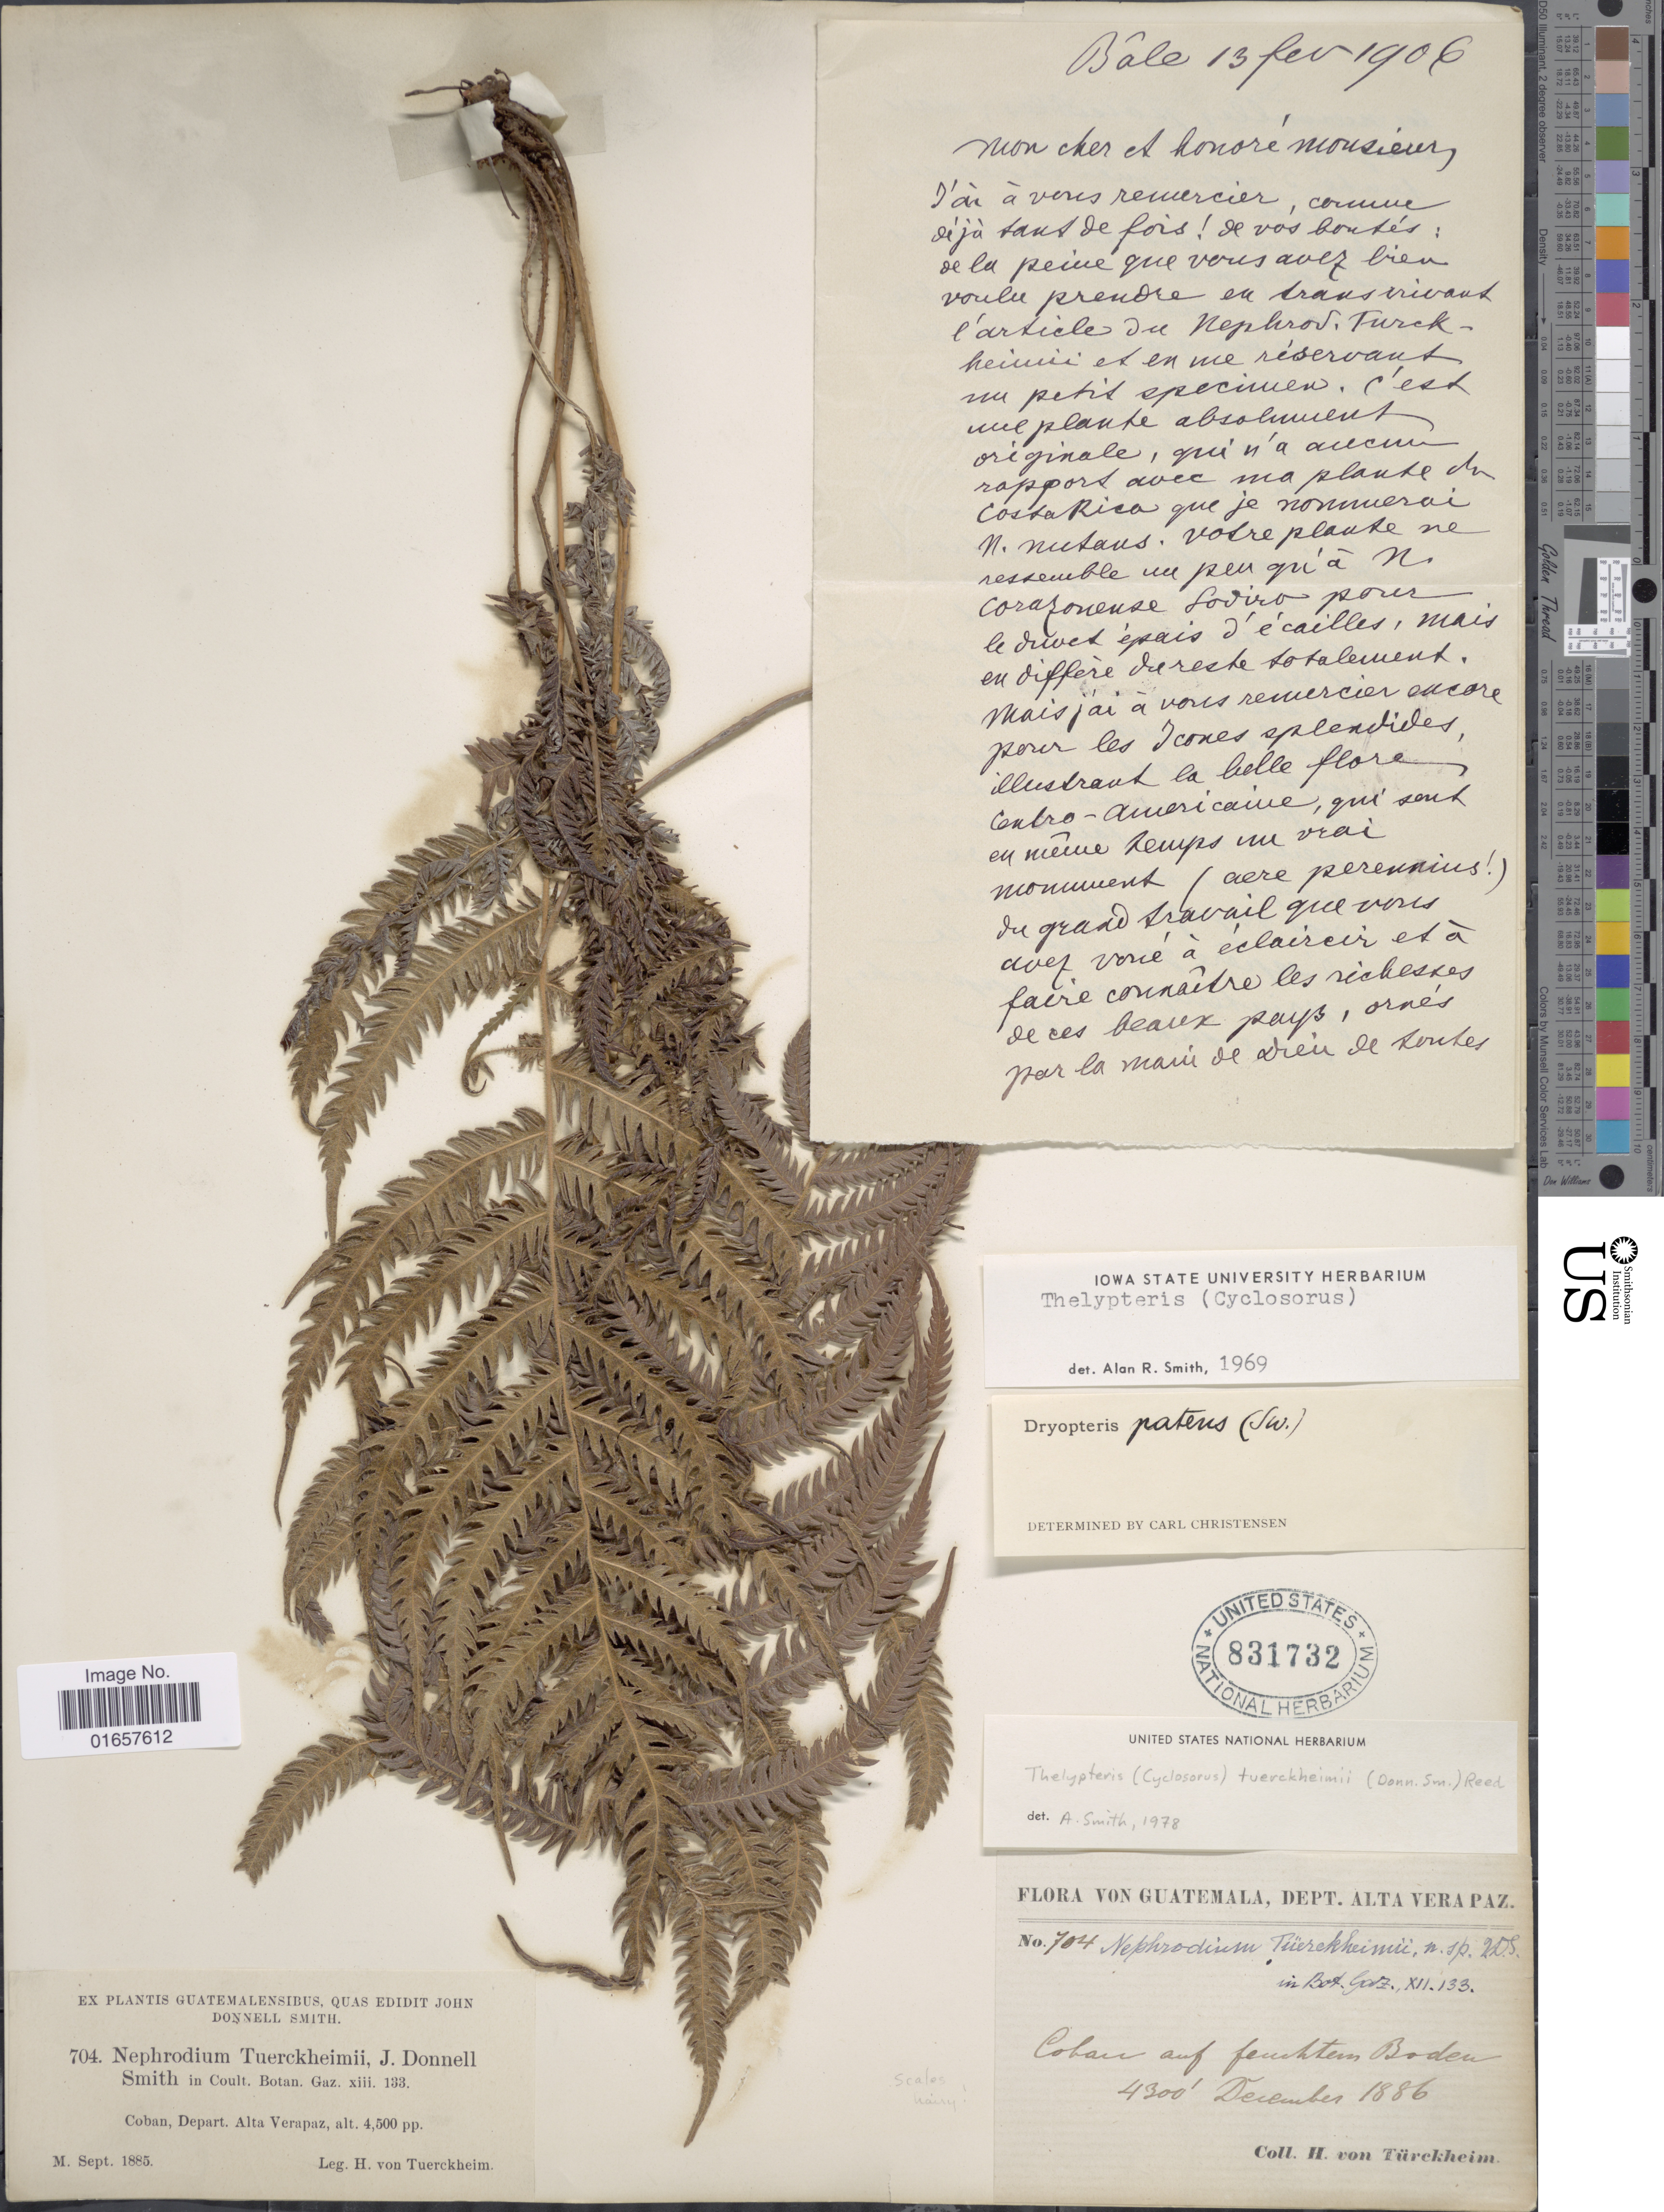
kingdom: Plantae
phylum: Tracheophyta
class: Polypodiopsida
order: Polypodiales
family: Thelypteridaceae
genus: Christella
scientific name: Christella tuerckheimii comb. ined.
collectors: H. von Türckheim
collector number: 704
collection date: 1885-09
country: Guatemala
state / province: Alta Verapaz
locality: Guatemalensibus, Coult, Botan, Gaz. xiii, 133, Coban, Depart, Alta Verapaz.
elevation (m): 1372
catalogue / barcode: US 831732